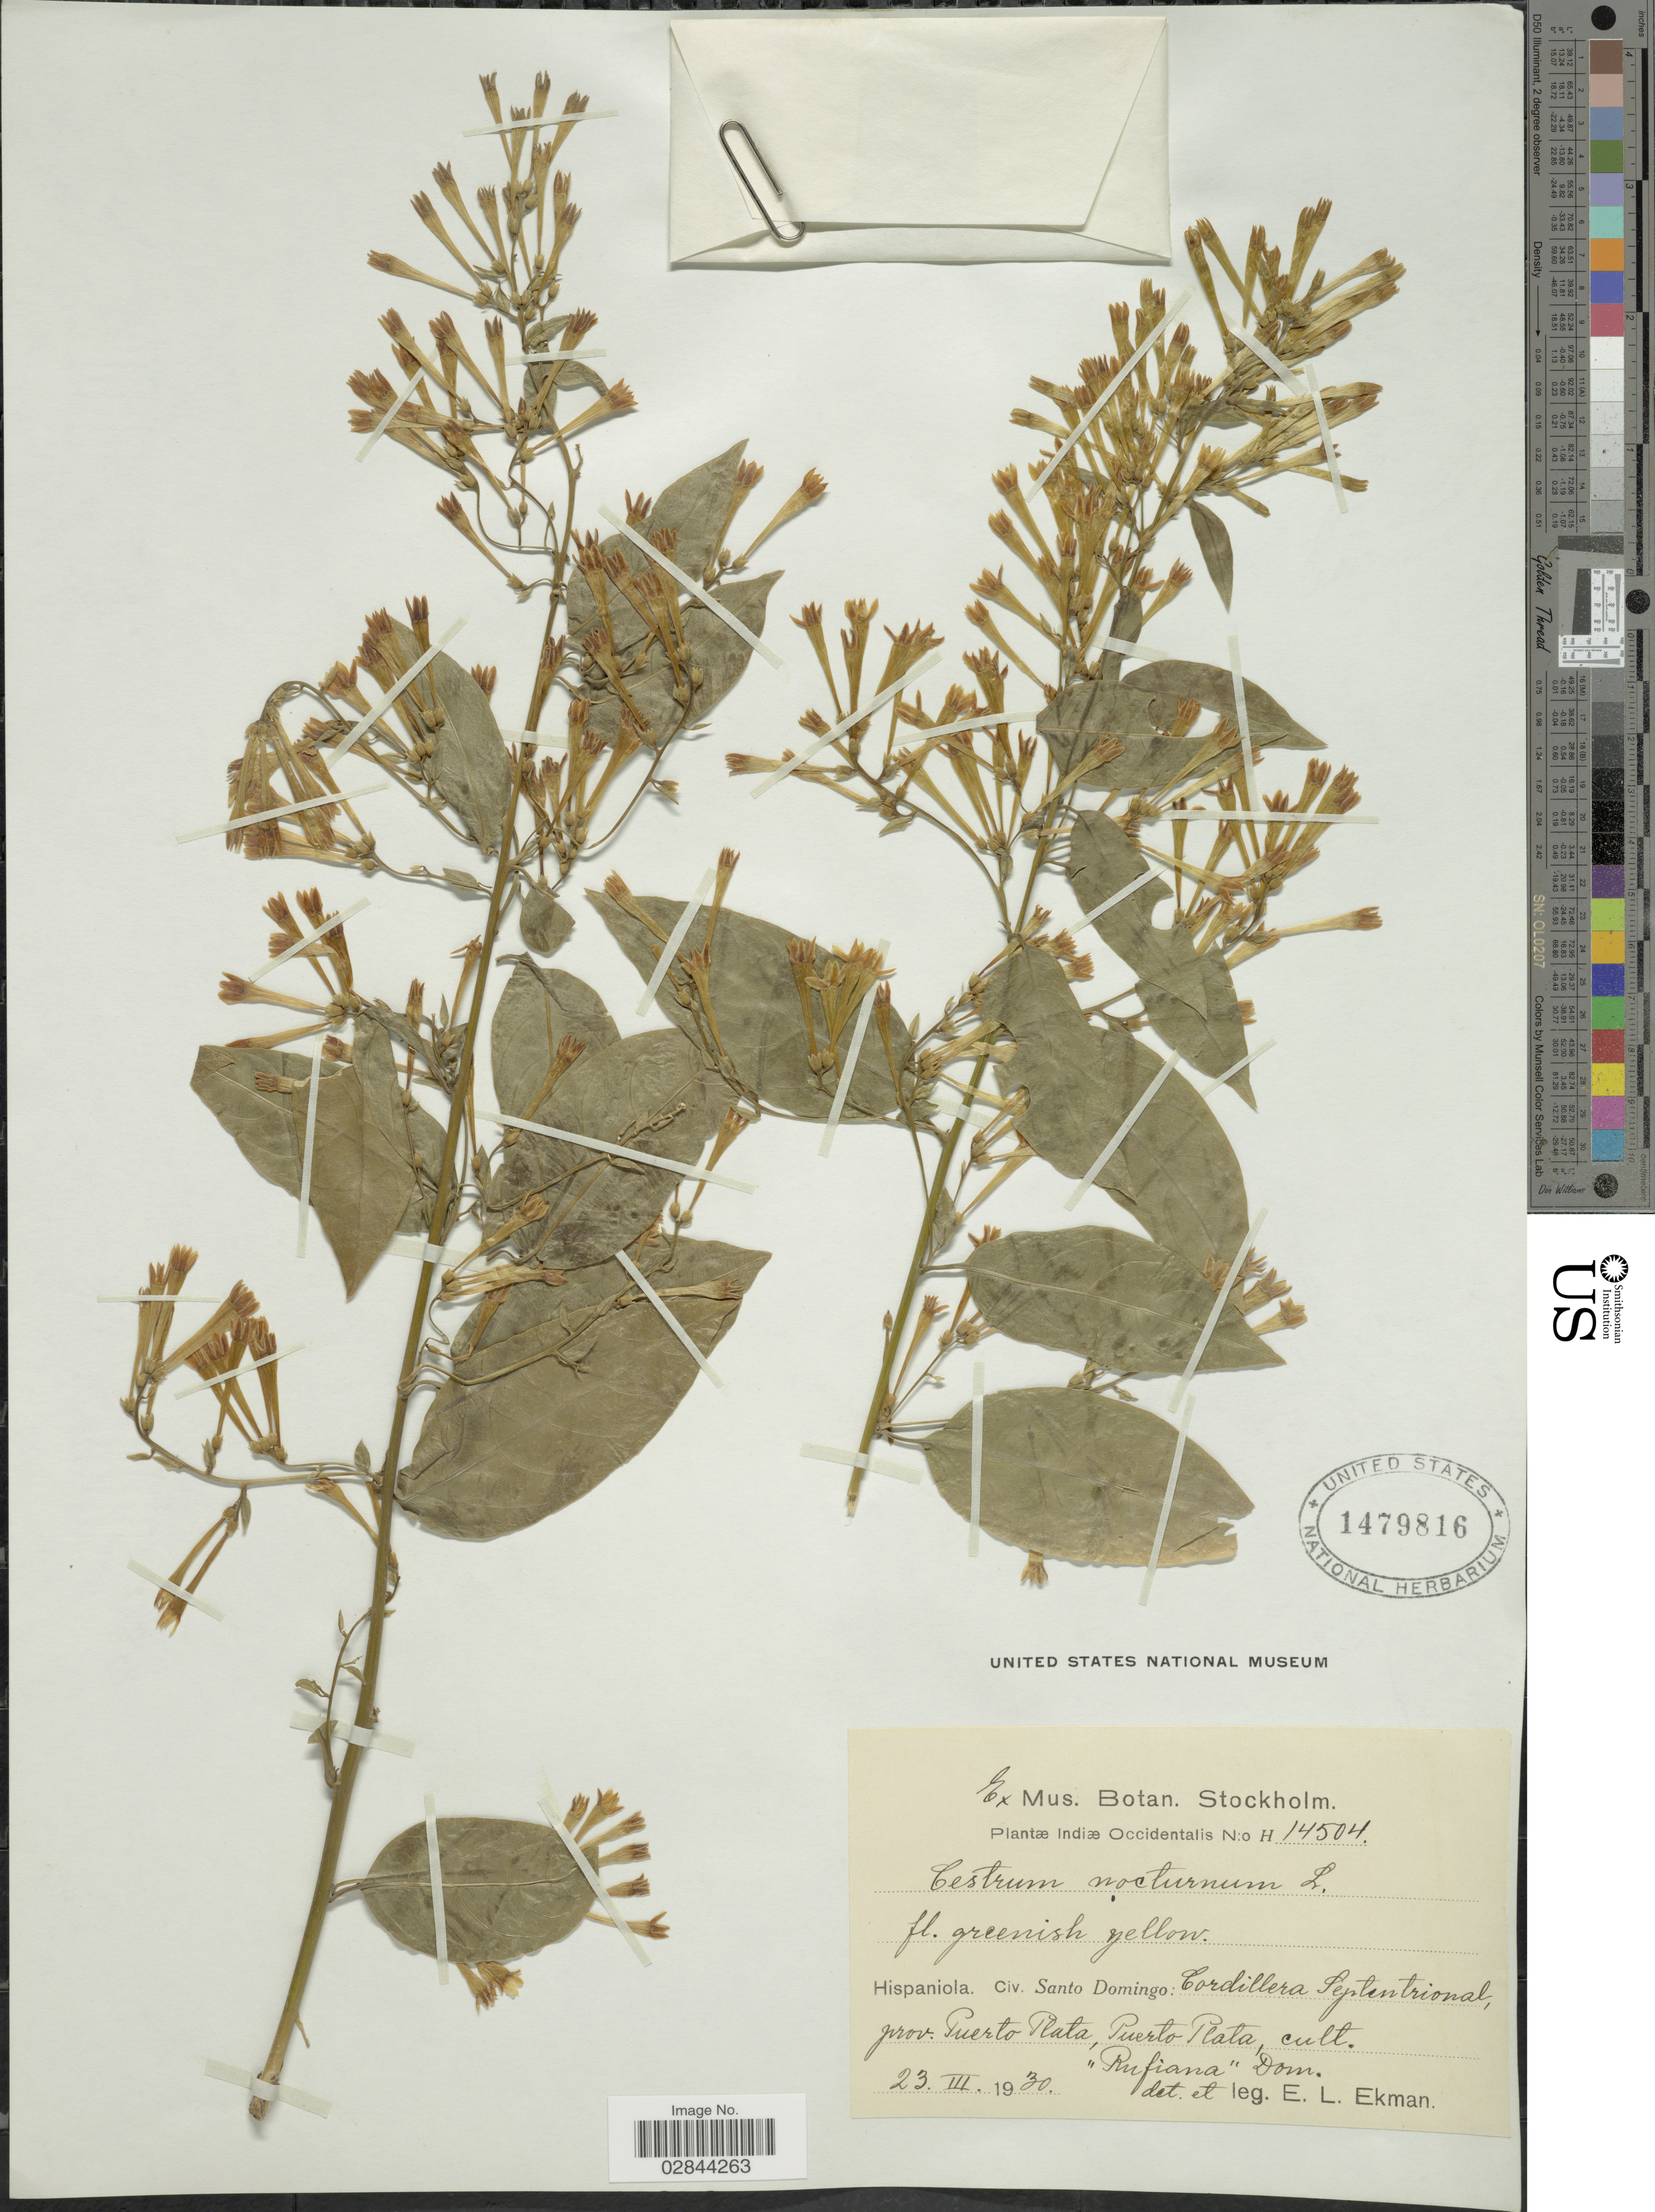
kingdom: Plantae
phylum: Tracheophyta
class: Magnoliopsida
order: Solanales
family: Solanaceae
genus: Cestrum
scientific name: Cestrum nocturnum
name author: L.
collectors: E. L. Ekman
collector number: H14504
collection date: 1930-03-23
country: Dominican Republic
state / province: Puerto Plata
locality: Hispaniola, Civ. Santo Domingo, Cordillera Septentrional, prov. Puerto Plata, Puerto Plata, cult.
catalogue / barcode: US 1479816